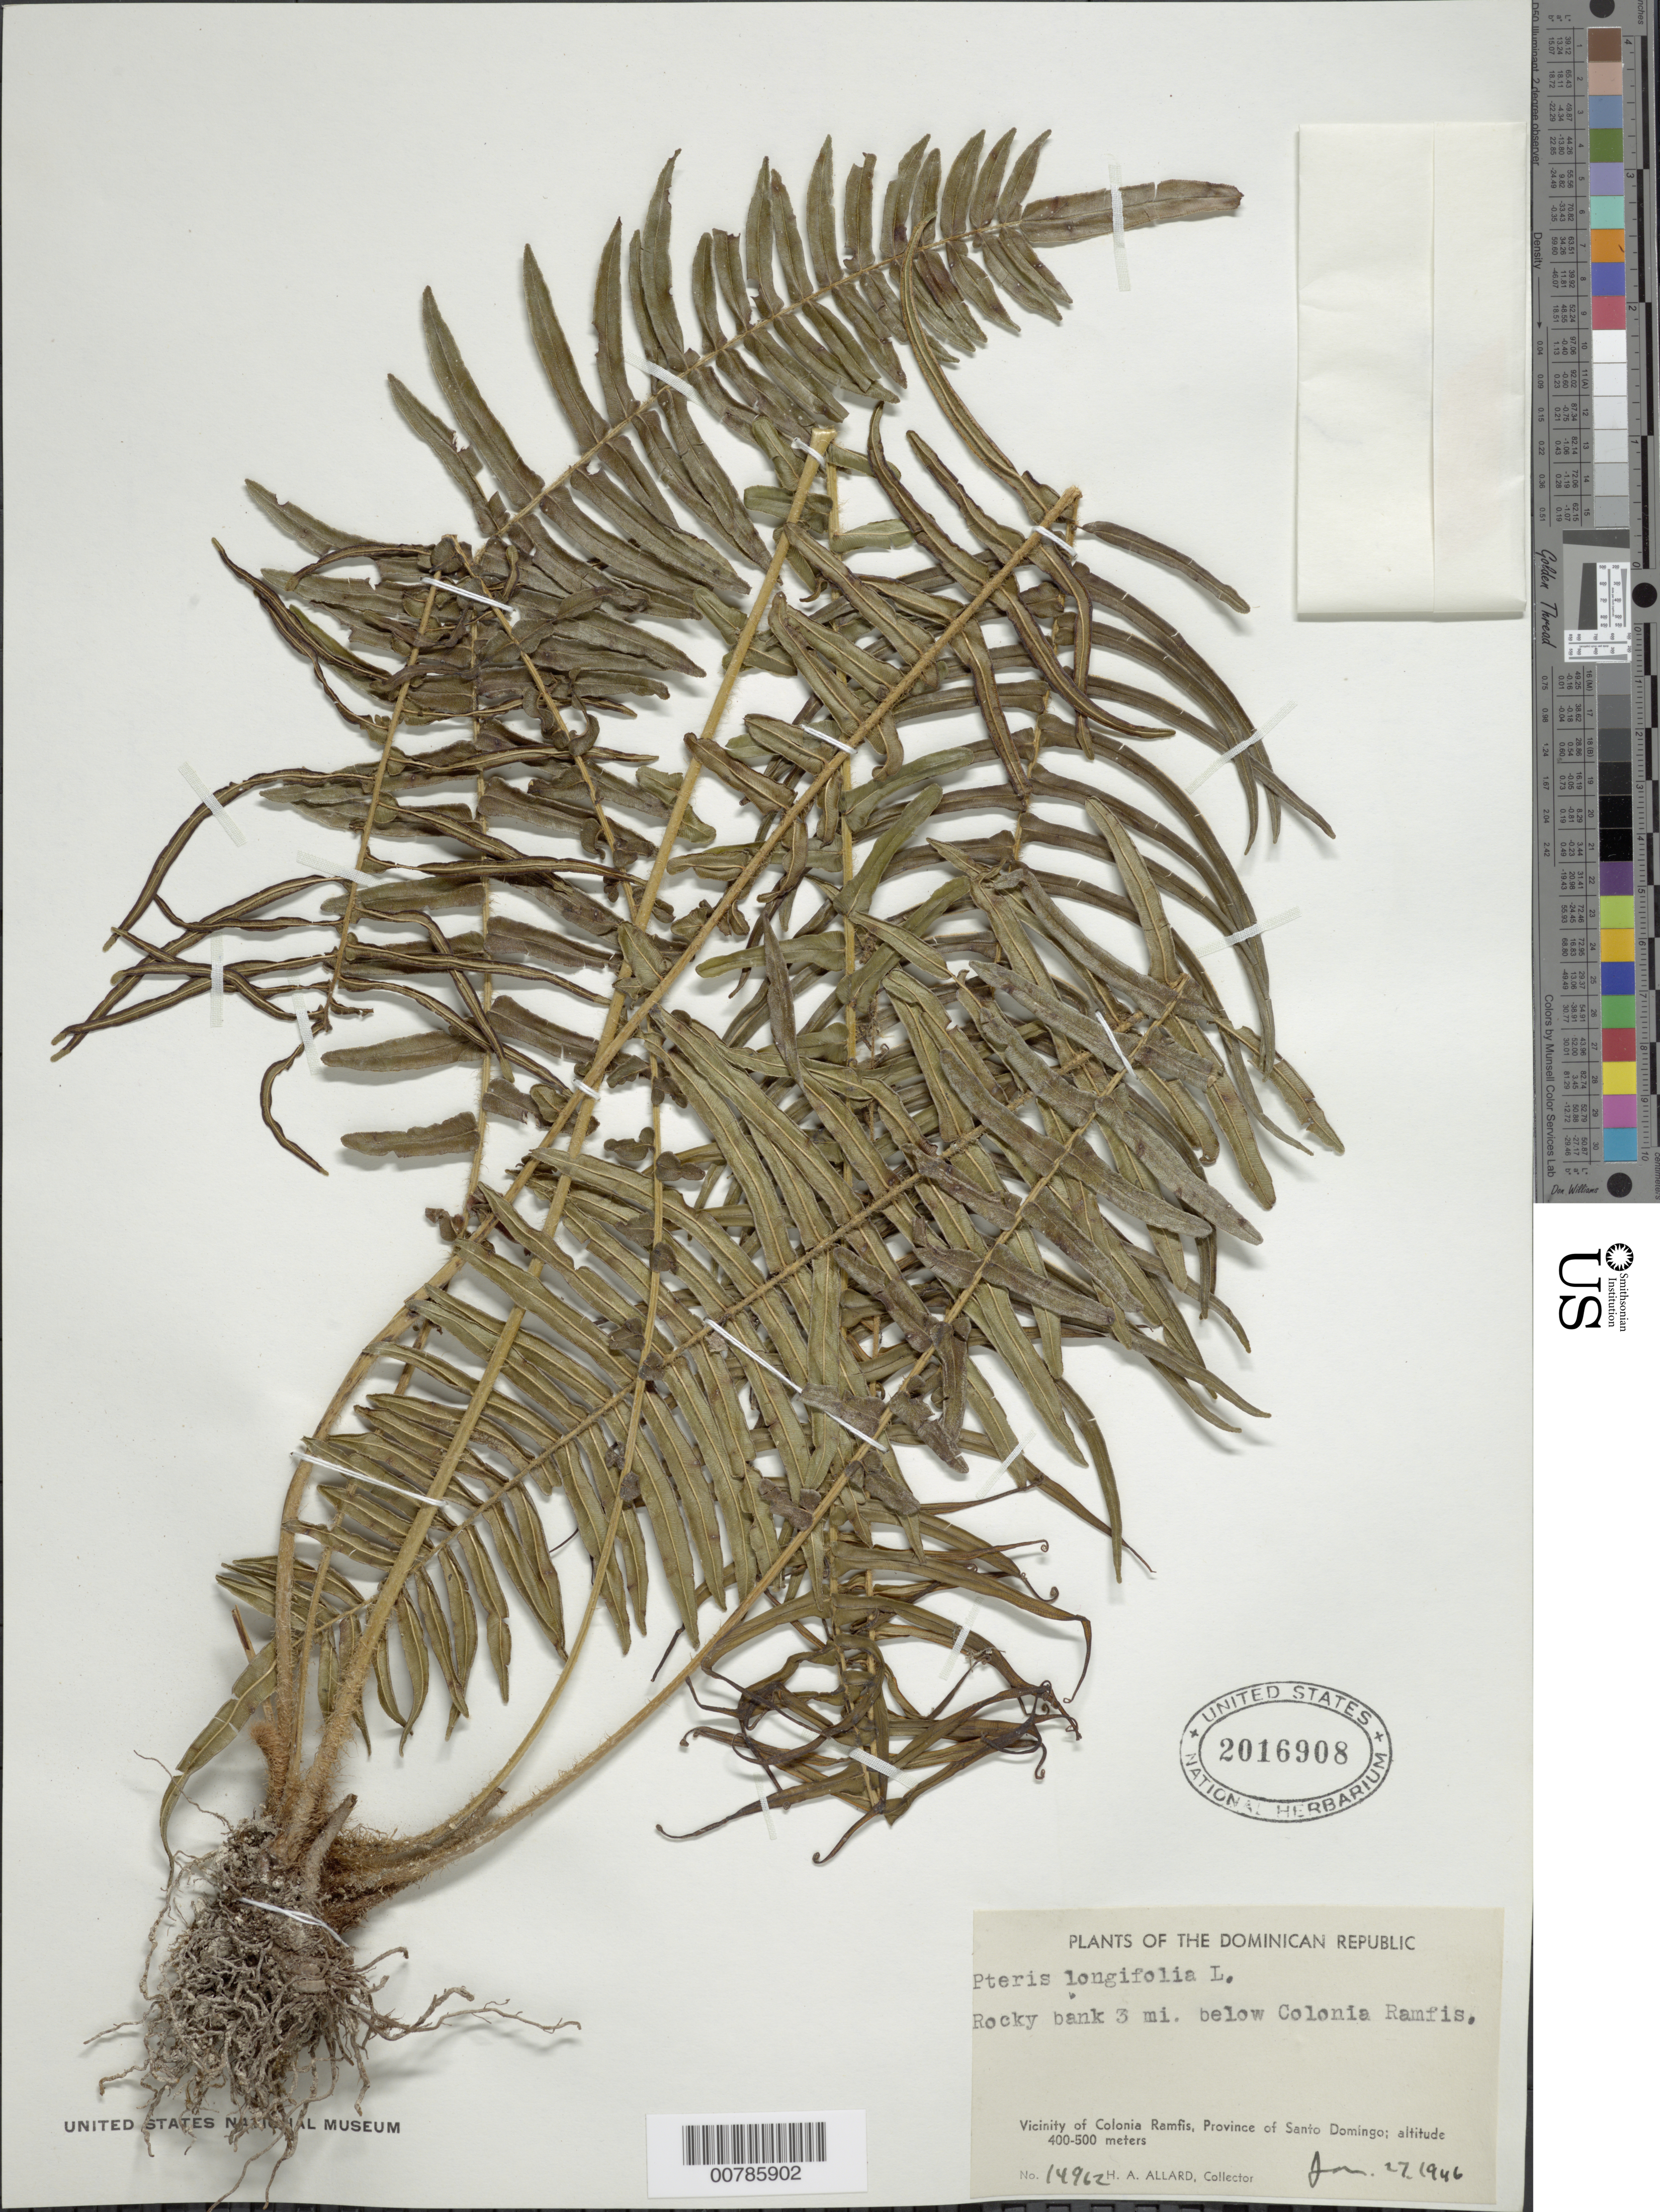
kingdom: Plantae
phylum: Tracheophyta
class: Polypodiopsida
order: Polypodiales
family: Pteridaceae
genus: Pteris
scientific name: Pteris longifolia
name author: L.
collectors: H. A. Allard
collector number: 14962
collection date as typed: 27 Jan 1946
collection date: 1946-01-27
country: Dominican Republic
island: Hispaniola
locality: Colonia Ramfis, 3 miles below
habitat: Rocky bank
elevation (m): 400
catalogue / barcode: US 2016908